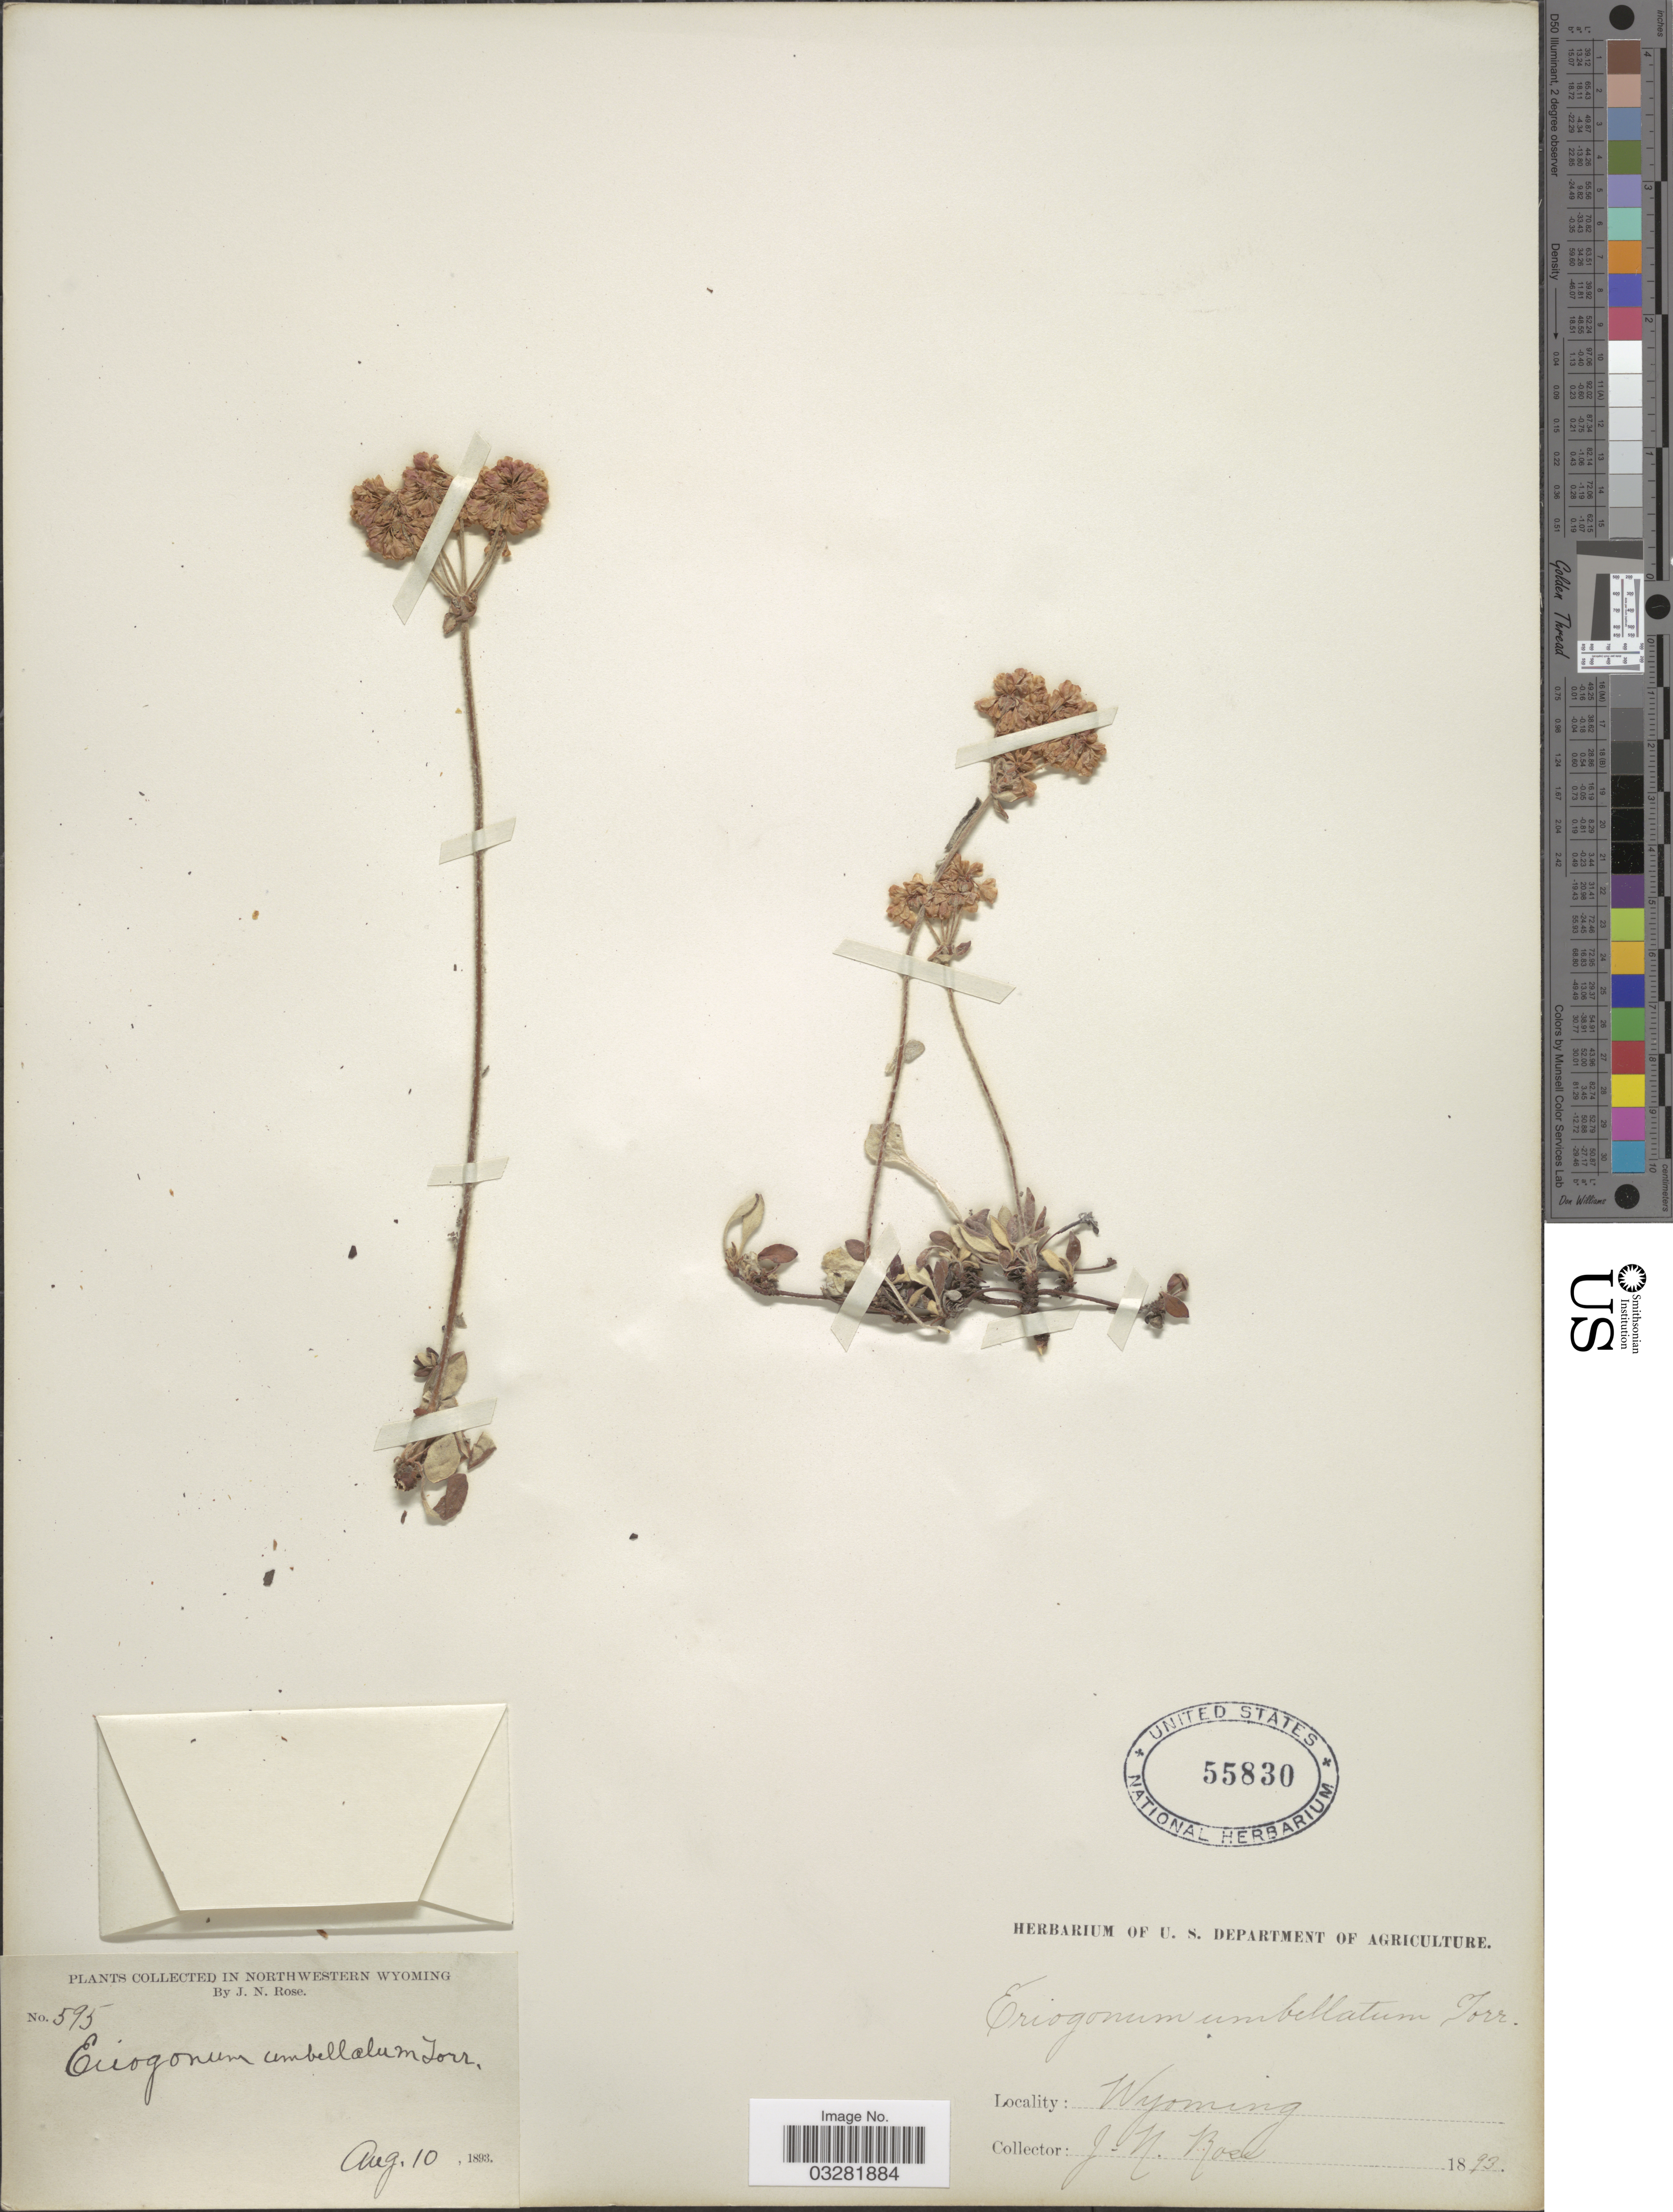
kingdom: Plantae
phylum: Tracheophyta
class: Magnoliopsida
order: Caryophyllales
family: Polygonaceae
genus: Eriogonum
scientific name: Eriogonum umbellatum var. subalpinum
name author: M.E. Jones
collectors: J. N. Rose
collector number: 595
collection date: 1893-08-10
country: United States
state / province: Wyoming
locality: Northwestern Wyoming.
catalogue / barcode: US 55830